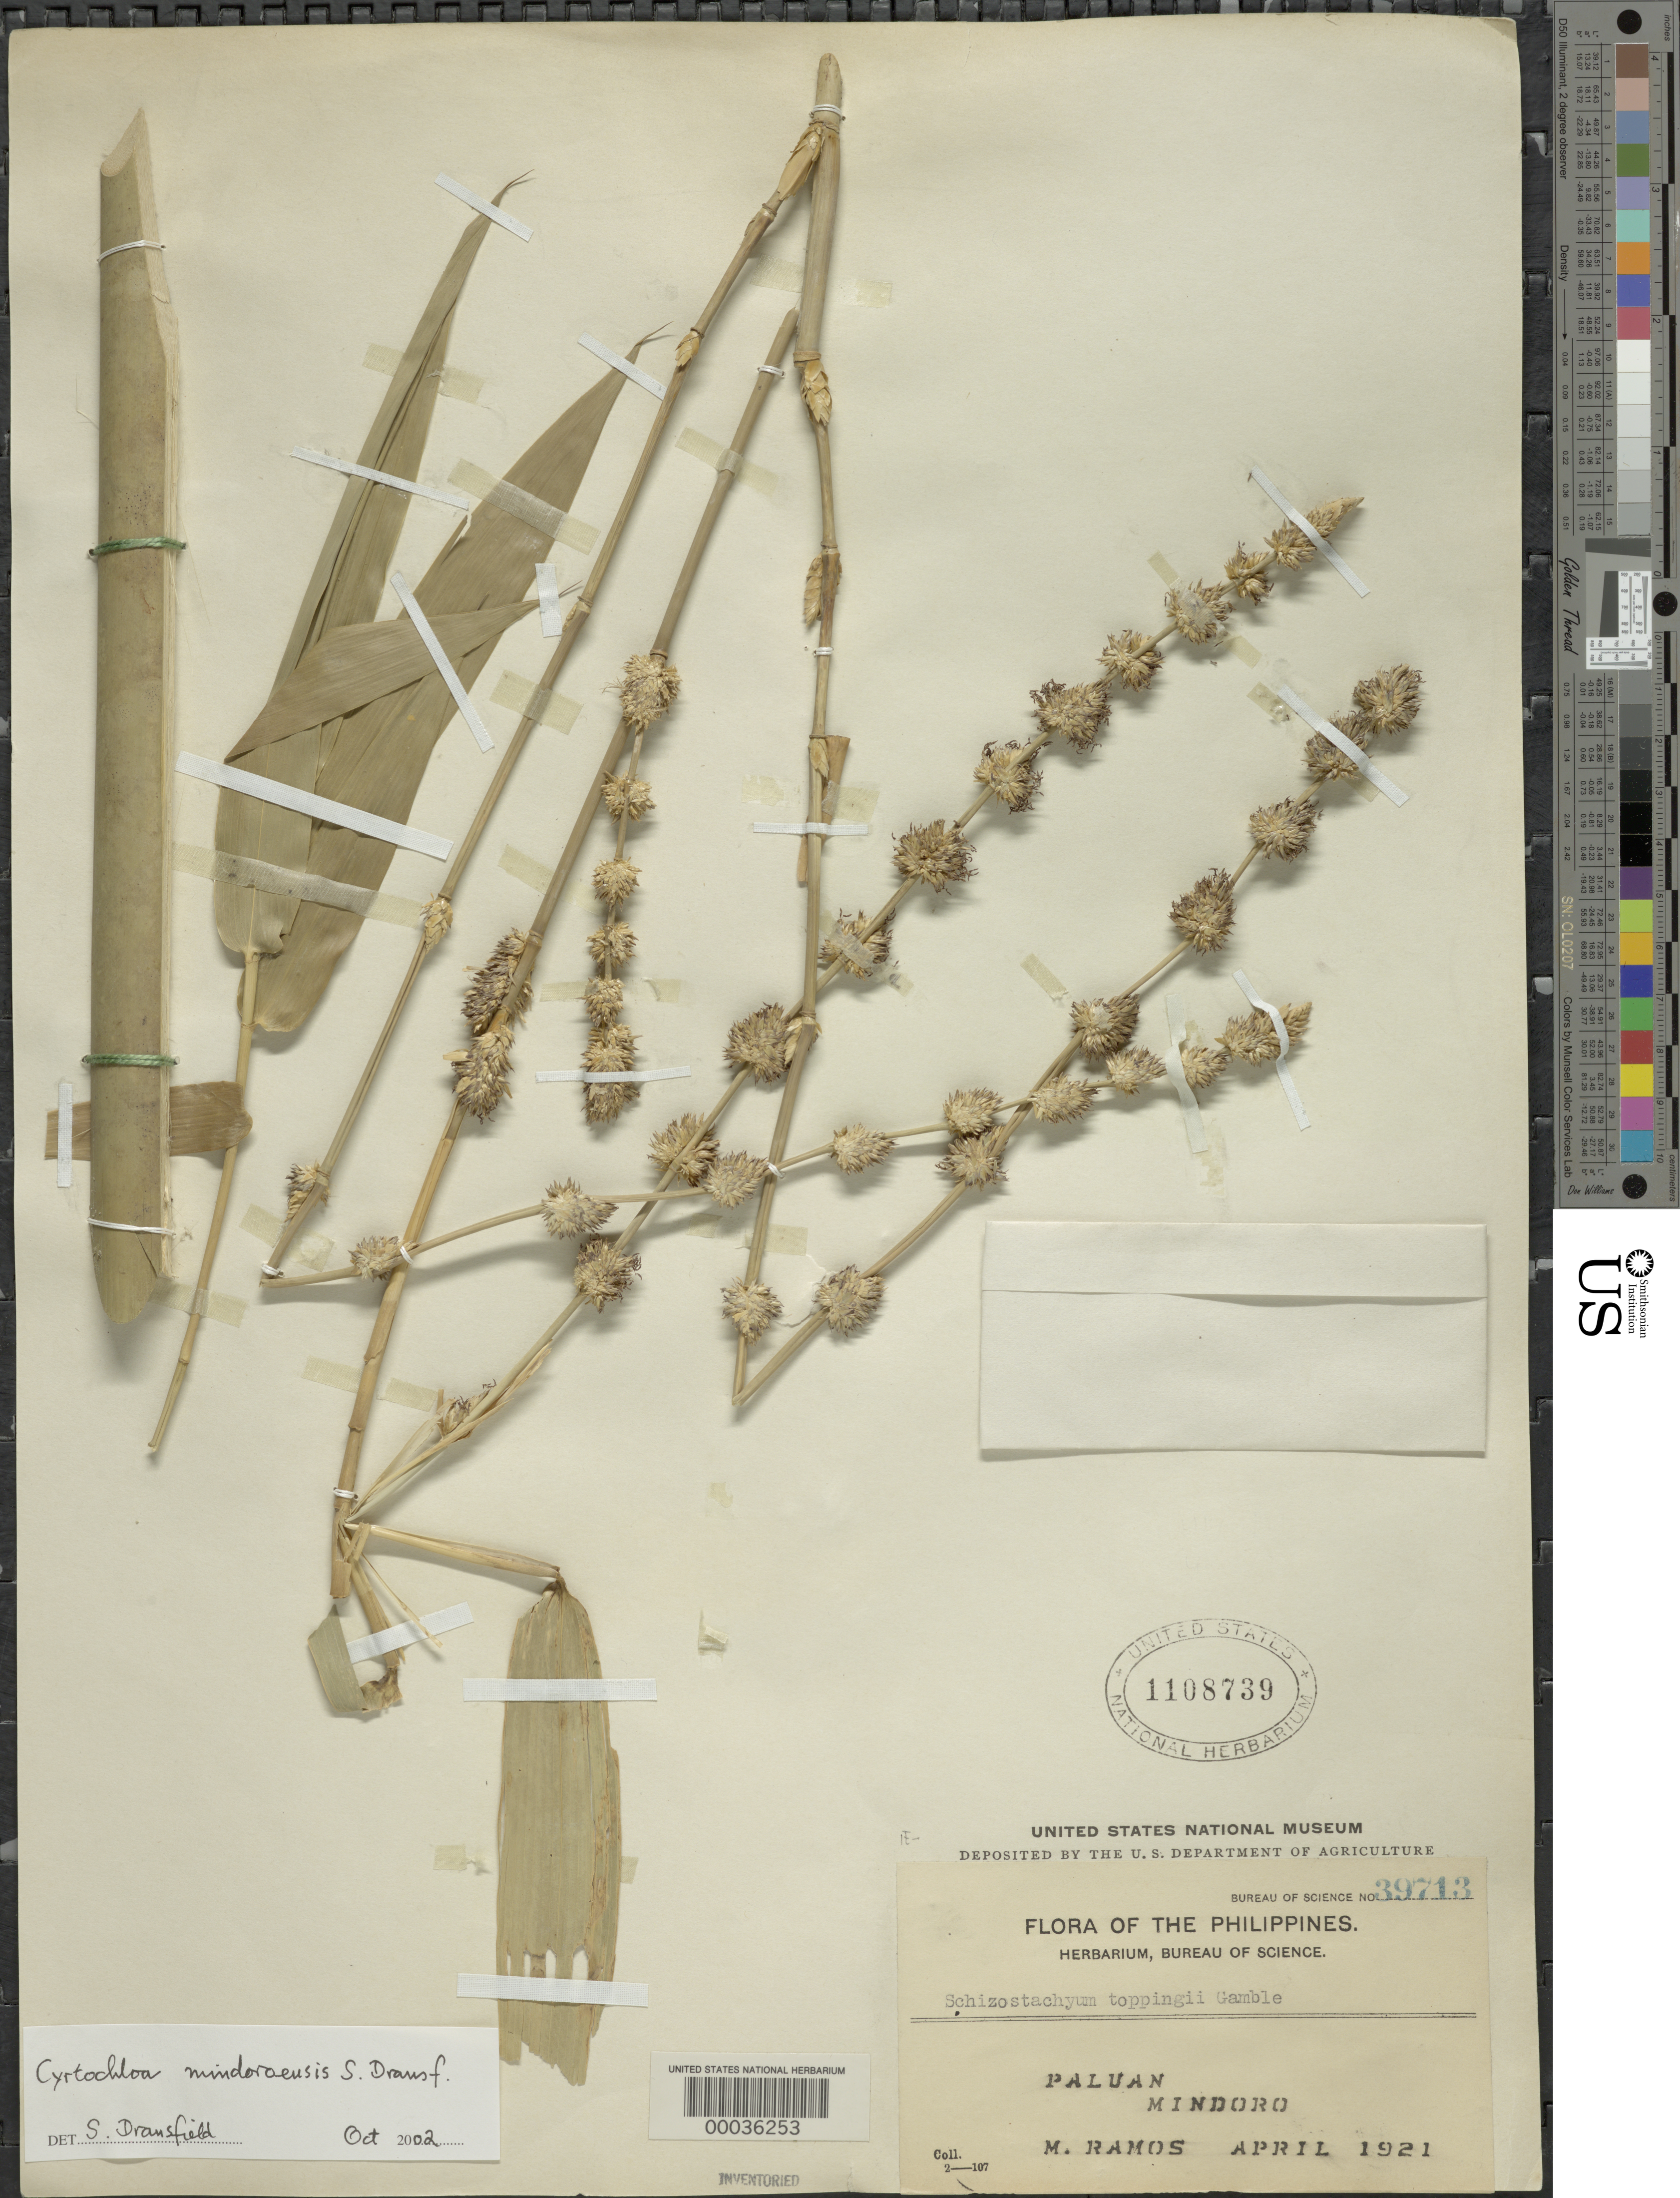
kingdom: Plantae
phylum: Tracheophyta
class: Liliopsida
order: Poales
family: Poaceae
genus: Cyrtochloa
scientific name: Cyrtochloa mindoroensis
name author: S. Dransf.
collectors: M. Ramos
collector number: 39713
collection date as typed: Apr 1921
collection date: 1921-04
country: Philippines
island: Mindoro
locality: Paluan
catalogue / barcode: US 1108739